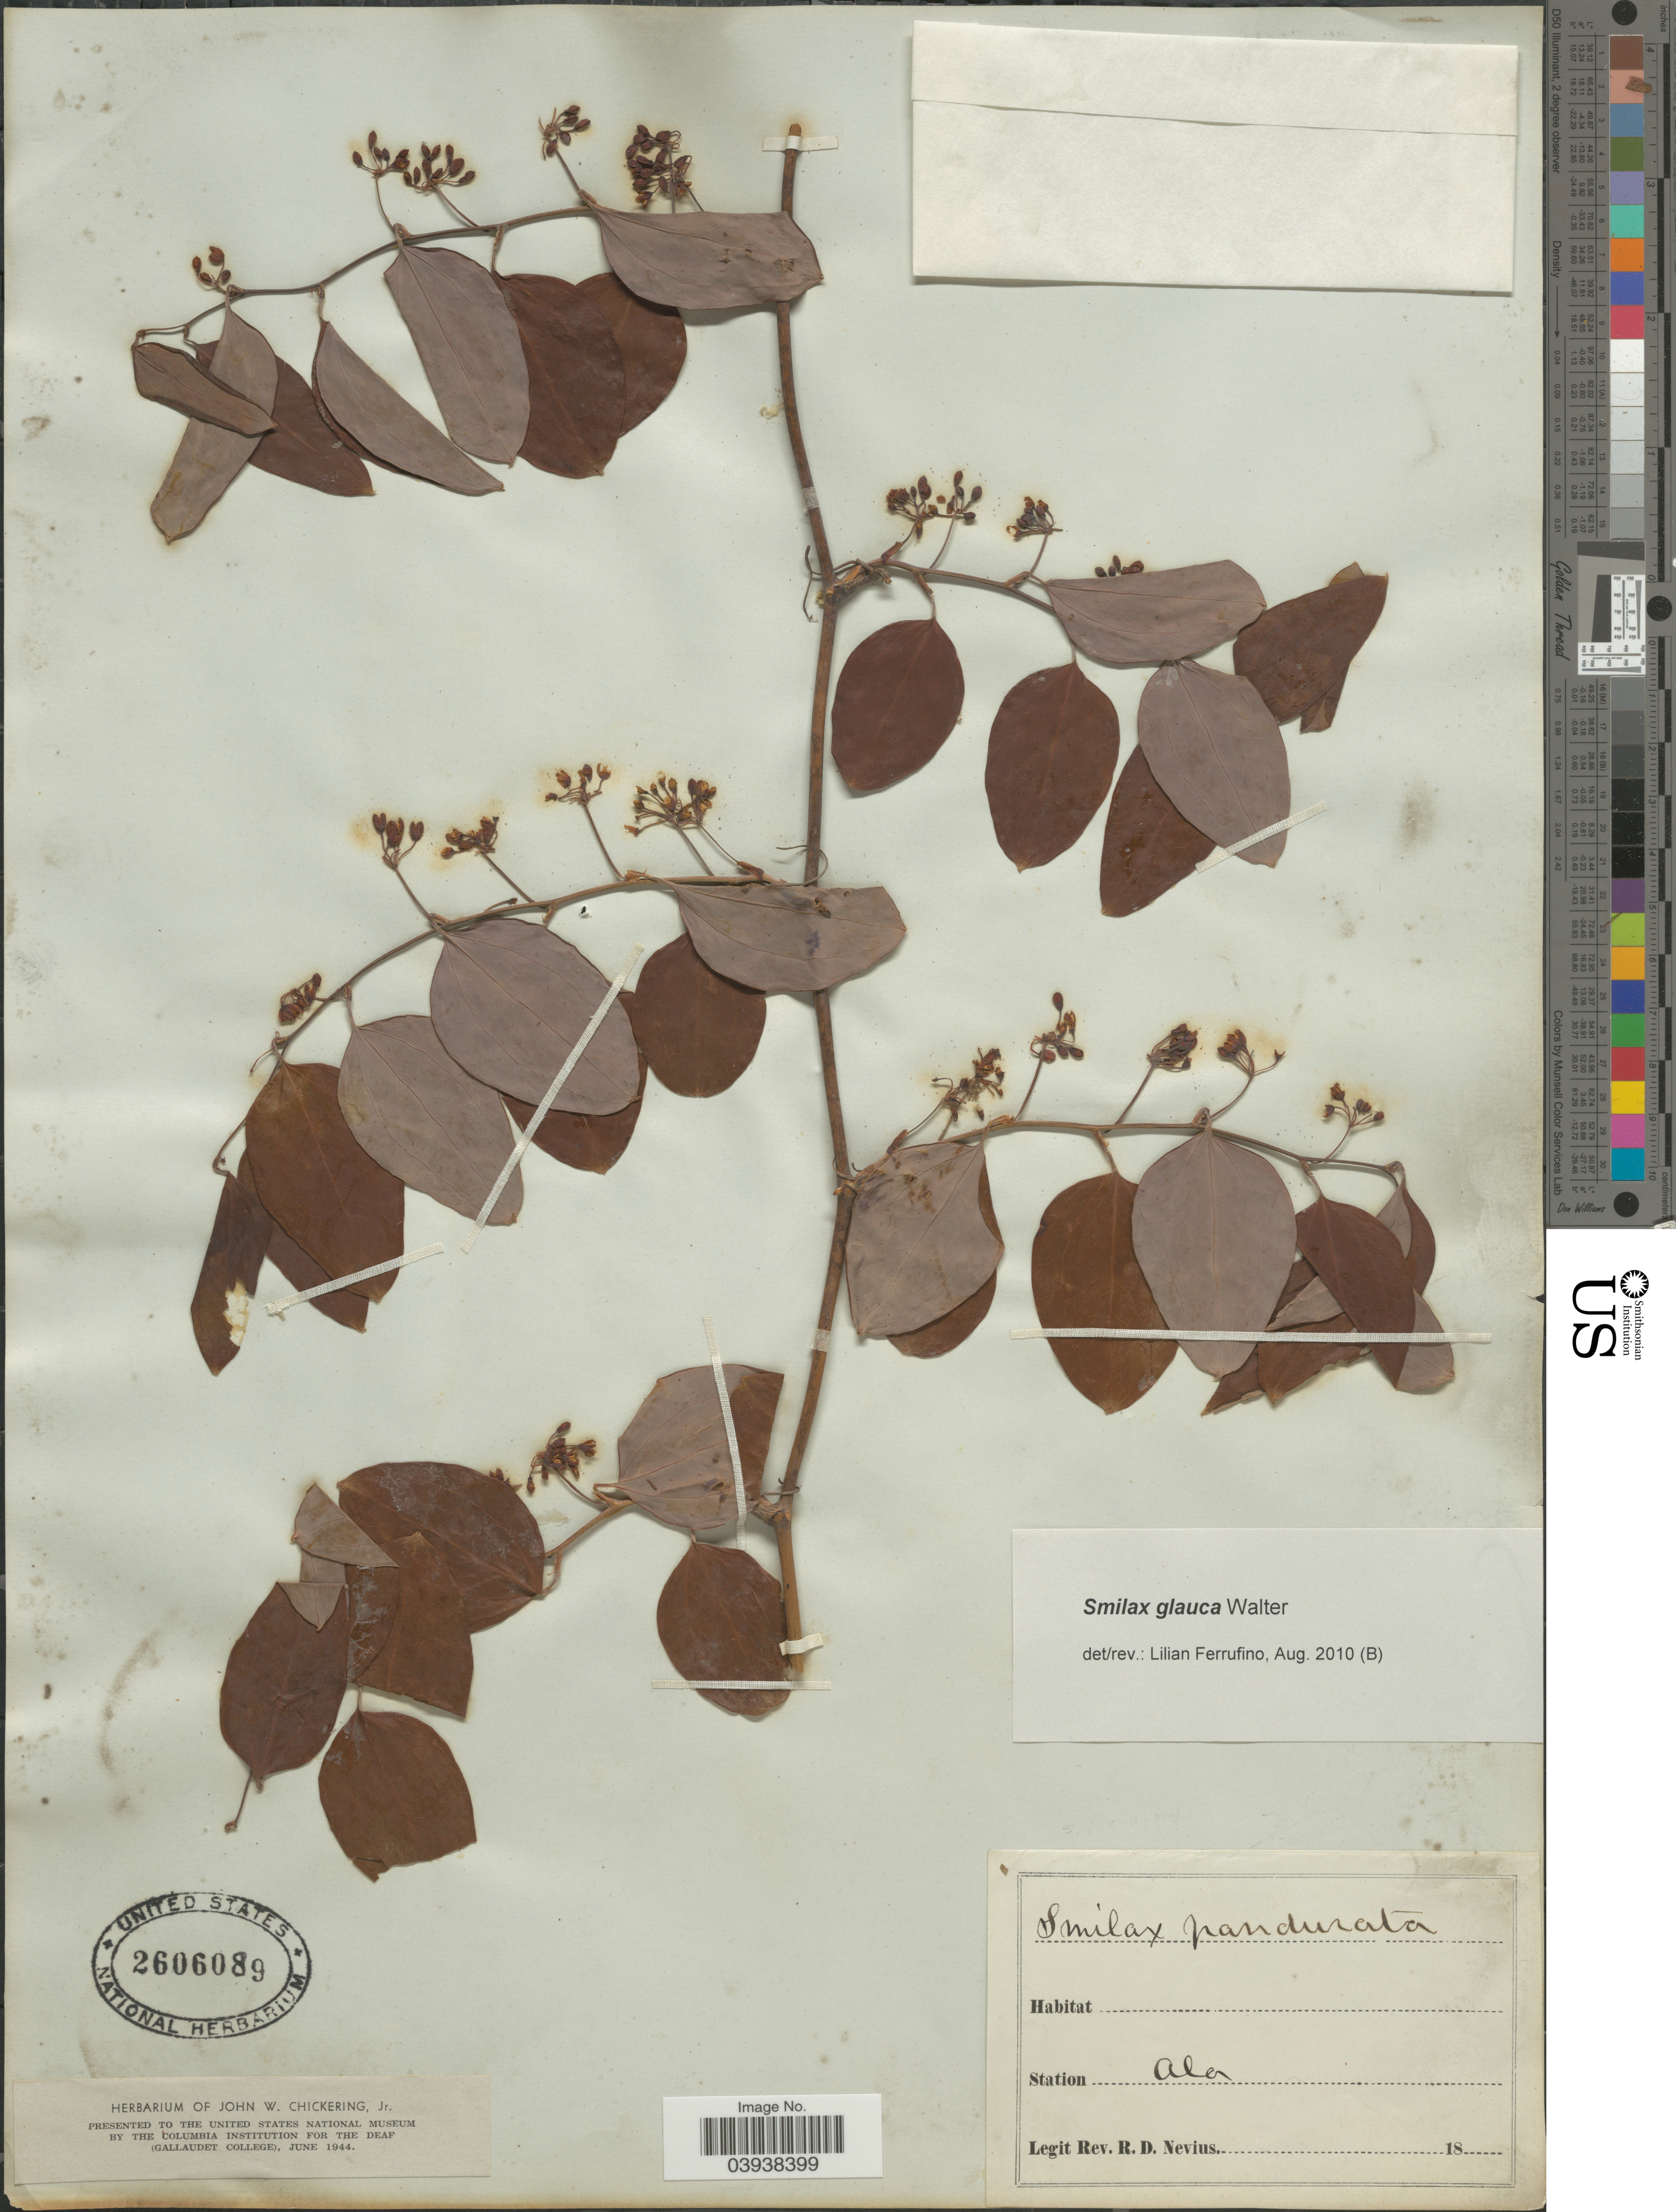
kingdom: Plantae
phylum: Tracheophyta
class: Liliopsida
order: Liliales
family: Smilacaceae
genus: Smilax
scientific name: Smilax glauca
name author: Walter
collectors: R. Nevius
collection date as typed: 18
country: United States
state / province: Alabama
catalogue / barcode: US 2606089